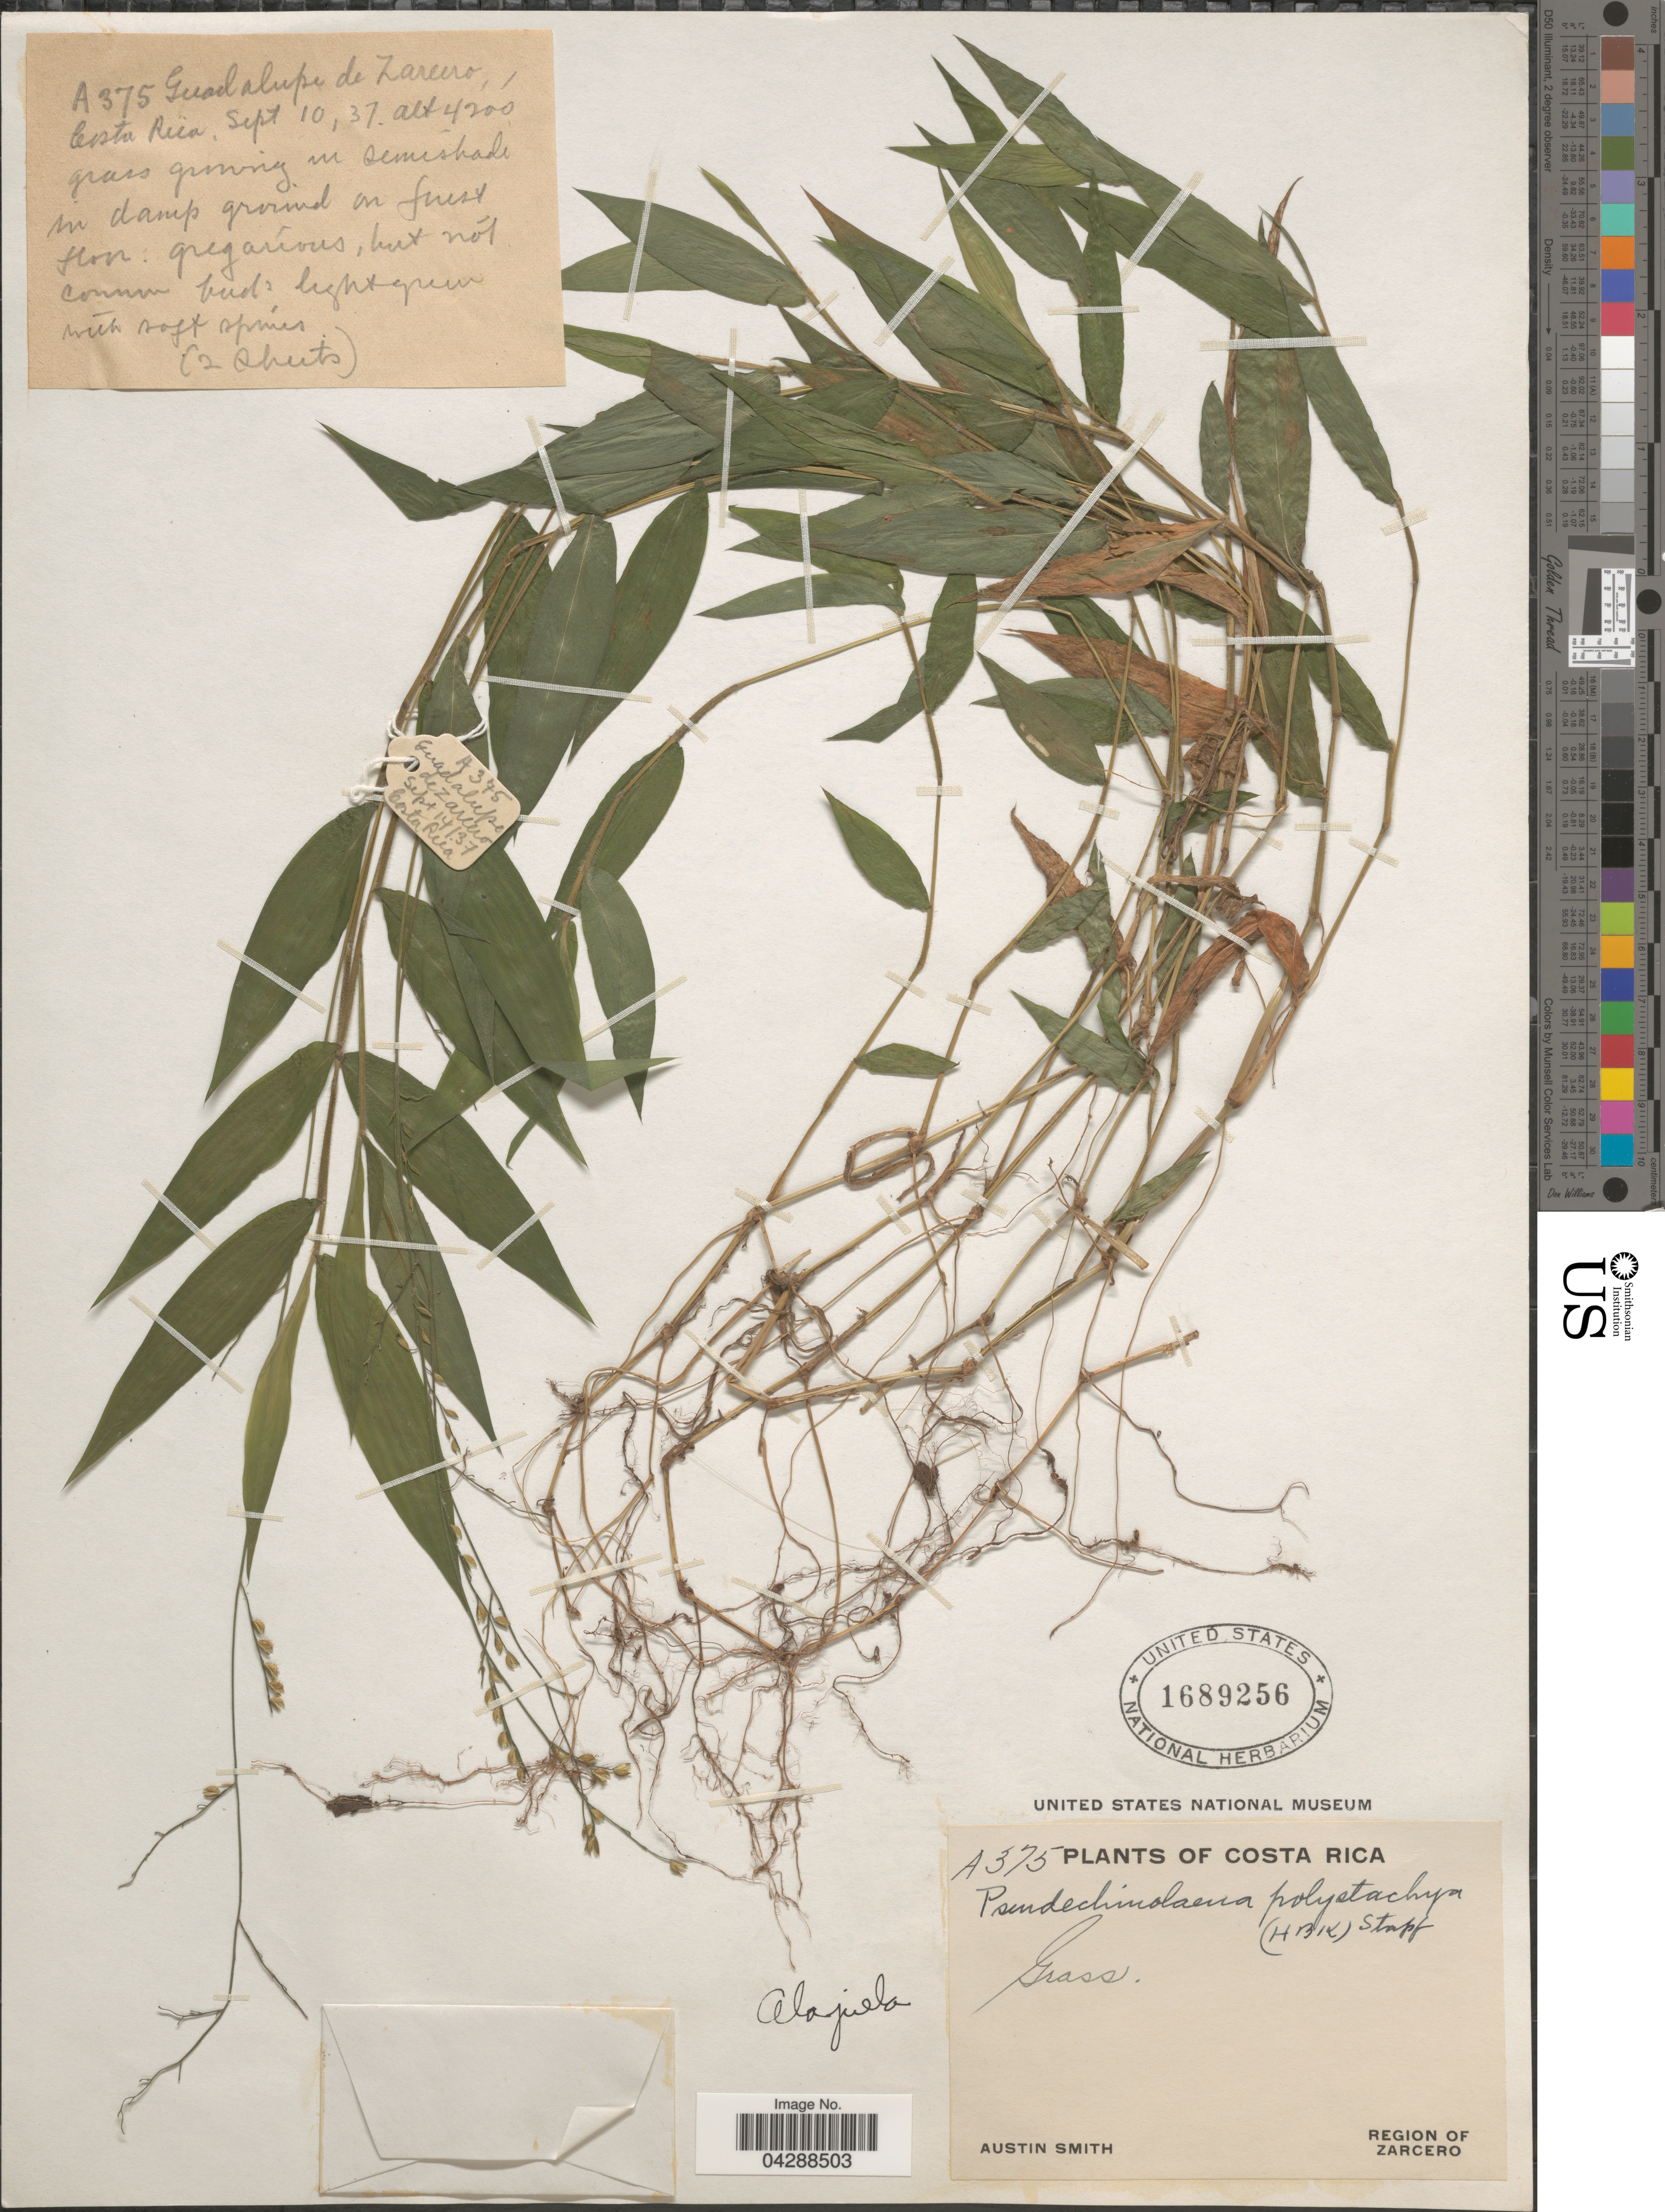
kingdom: Plantae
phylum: Tracheophyta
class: Liliopsida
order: Poales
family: Poaceae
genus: Pseudechinolaena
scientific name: Pseudechinolaena polystachya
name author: (Kunth) Stapf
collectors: Aust P. Smith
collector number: A375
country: Costa Rica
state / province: Alajuela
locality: Region of Zarcero.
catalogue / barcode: US 1689256